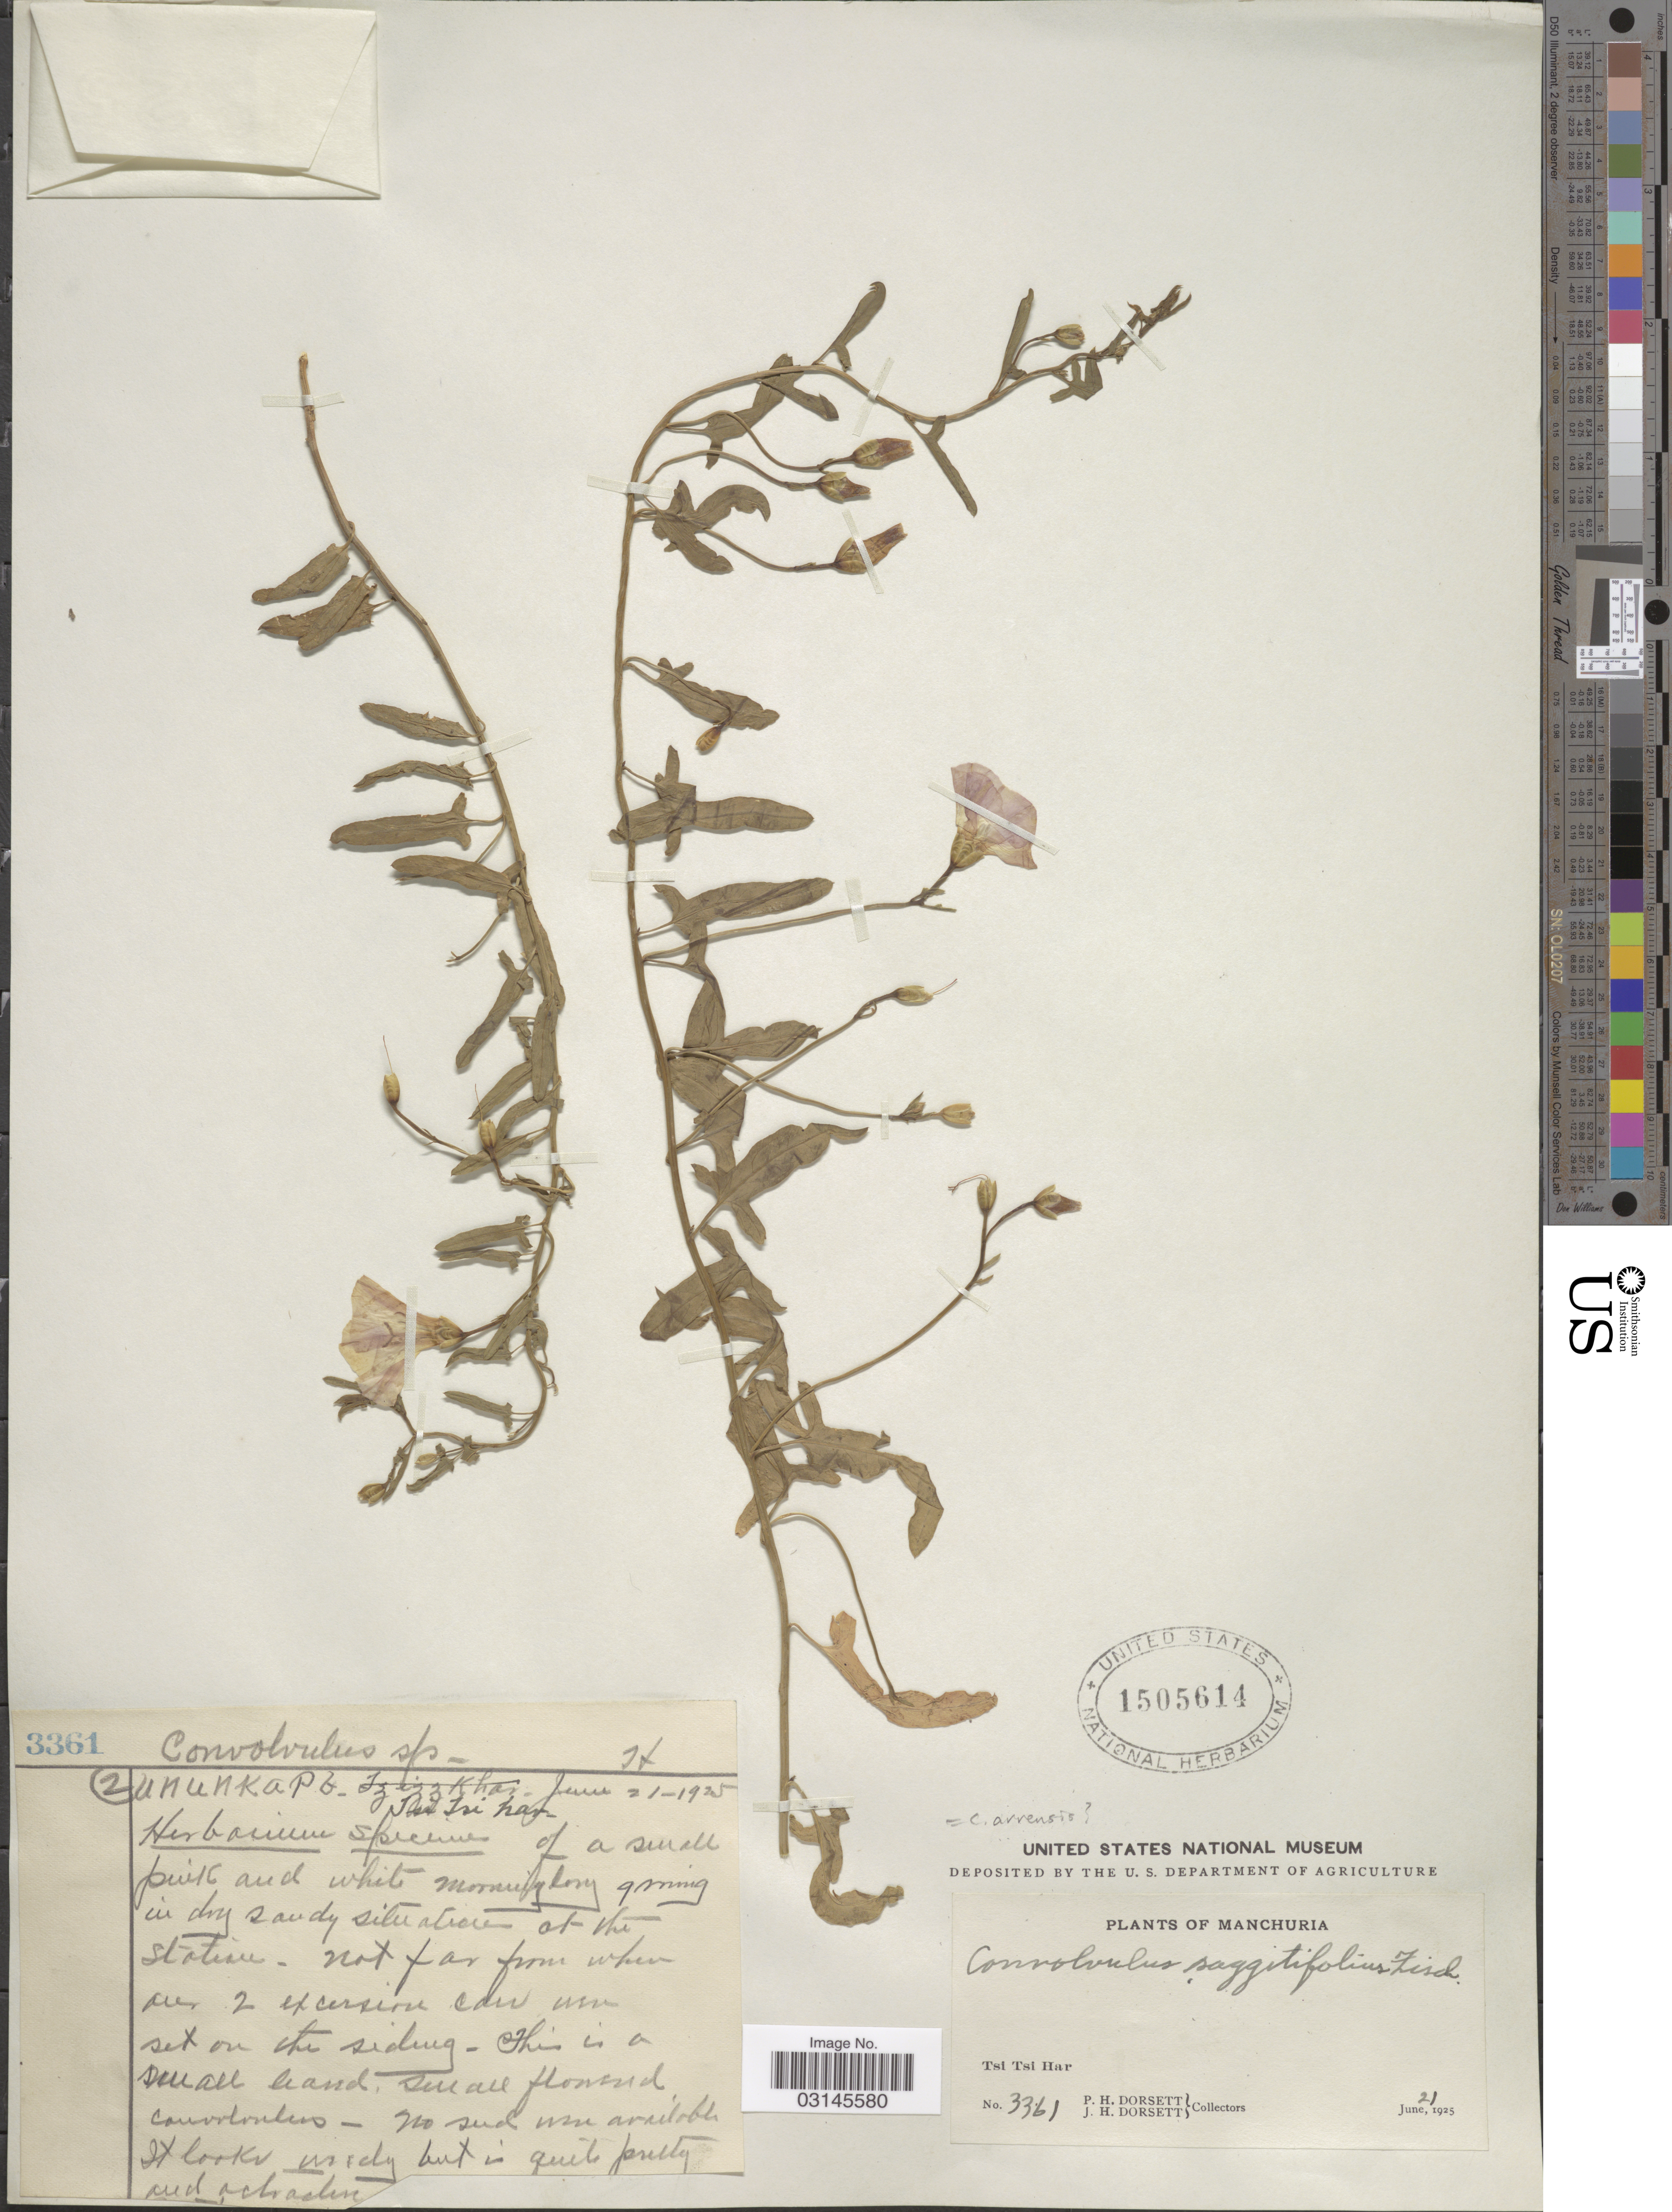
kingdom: Plantae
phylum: Tracheophyta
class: Magnoliopsida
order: Solanales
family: Convolvulaceae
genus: Convolvulus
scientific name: Convolvulus arvensis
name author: L.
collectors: P. H. Dorsett & J. Dorsett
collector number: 3361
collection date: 1925-06-21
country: China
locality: Manchuria. Tsi Tsi Har.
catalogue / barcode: US 1505614